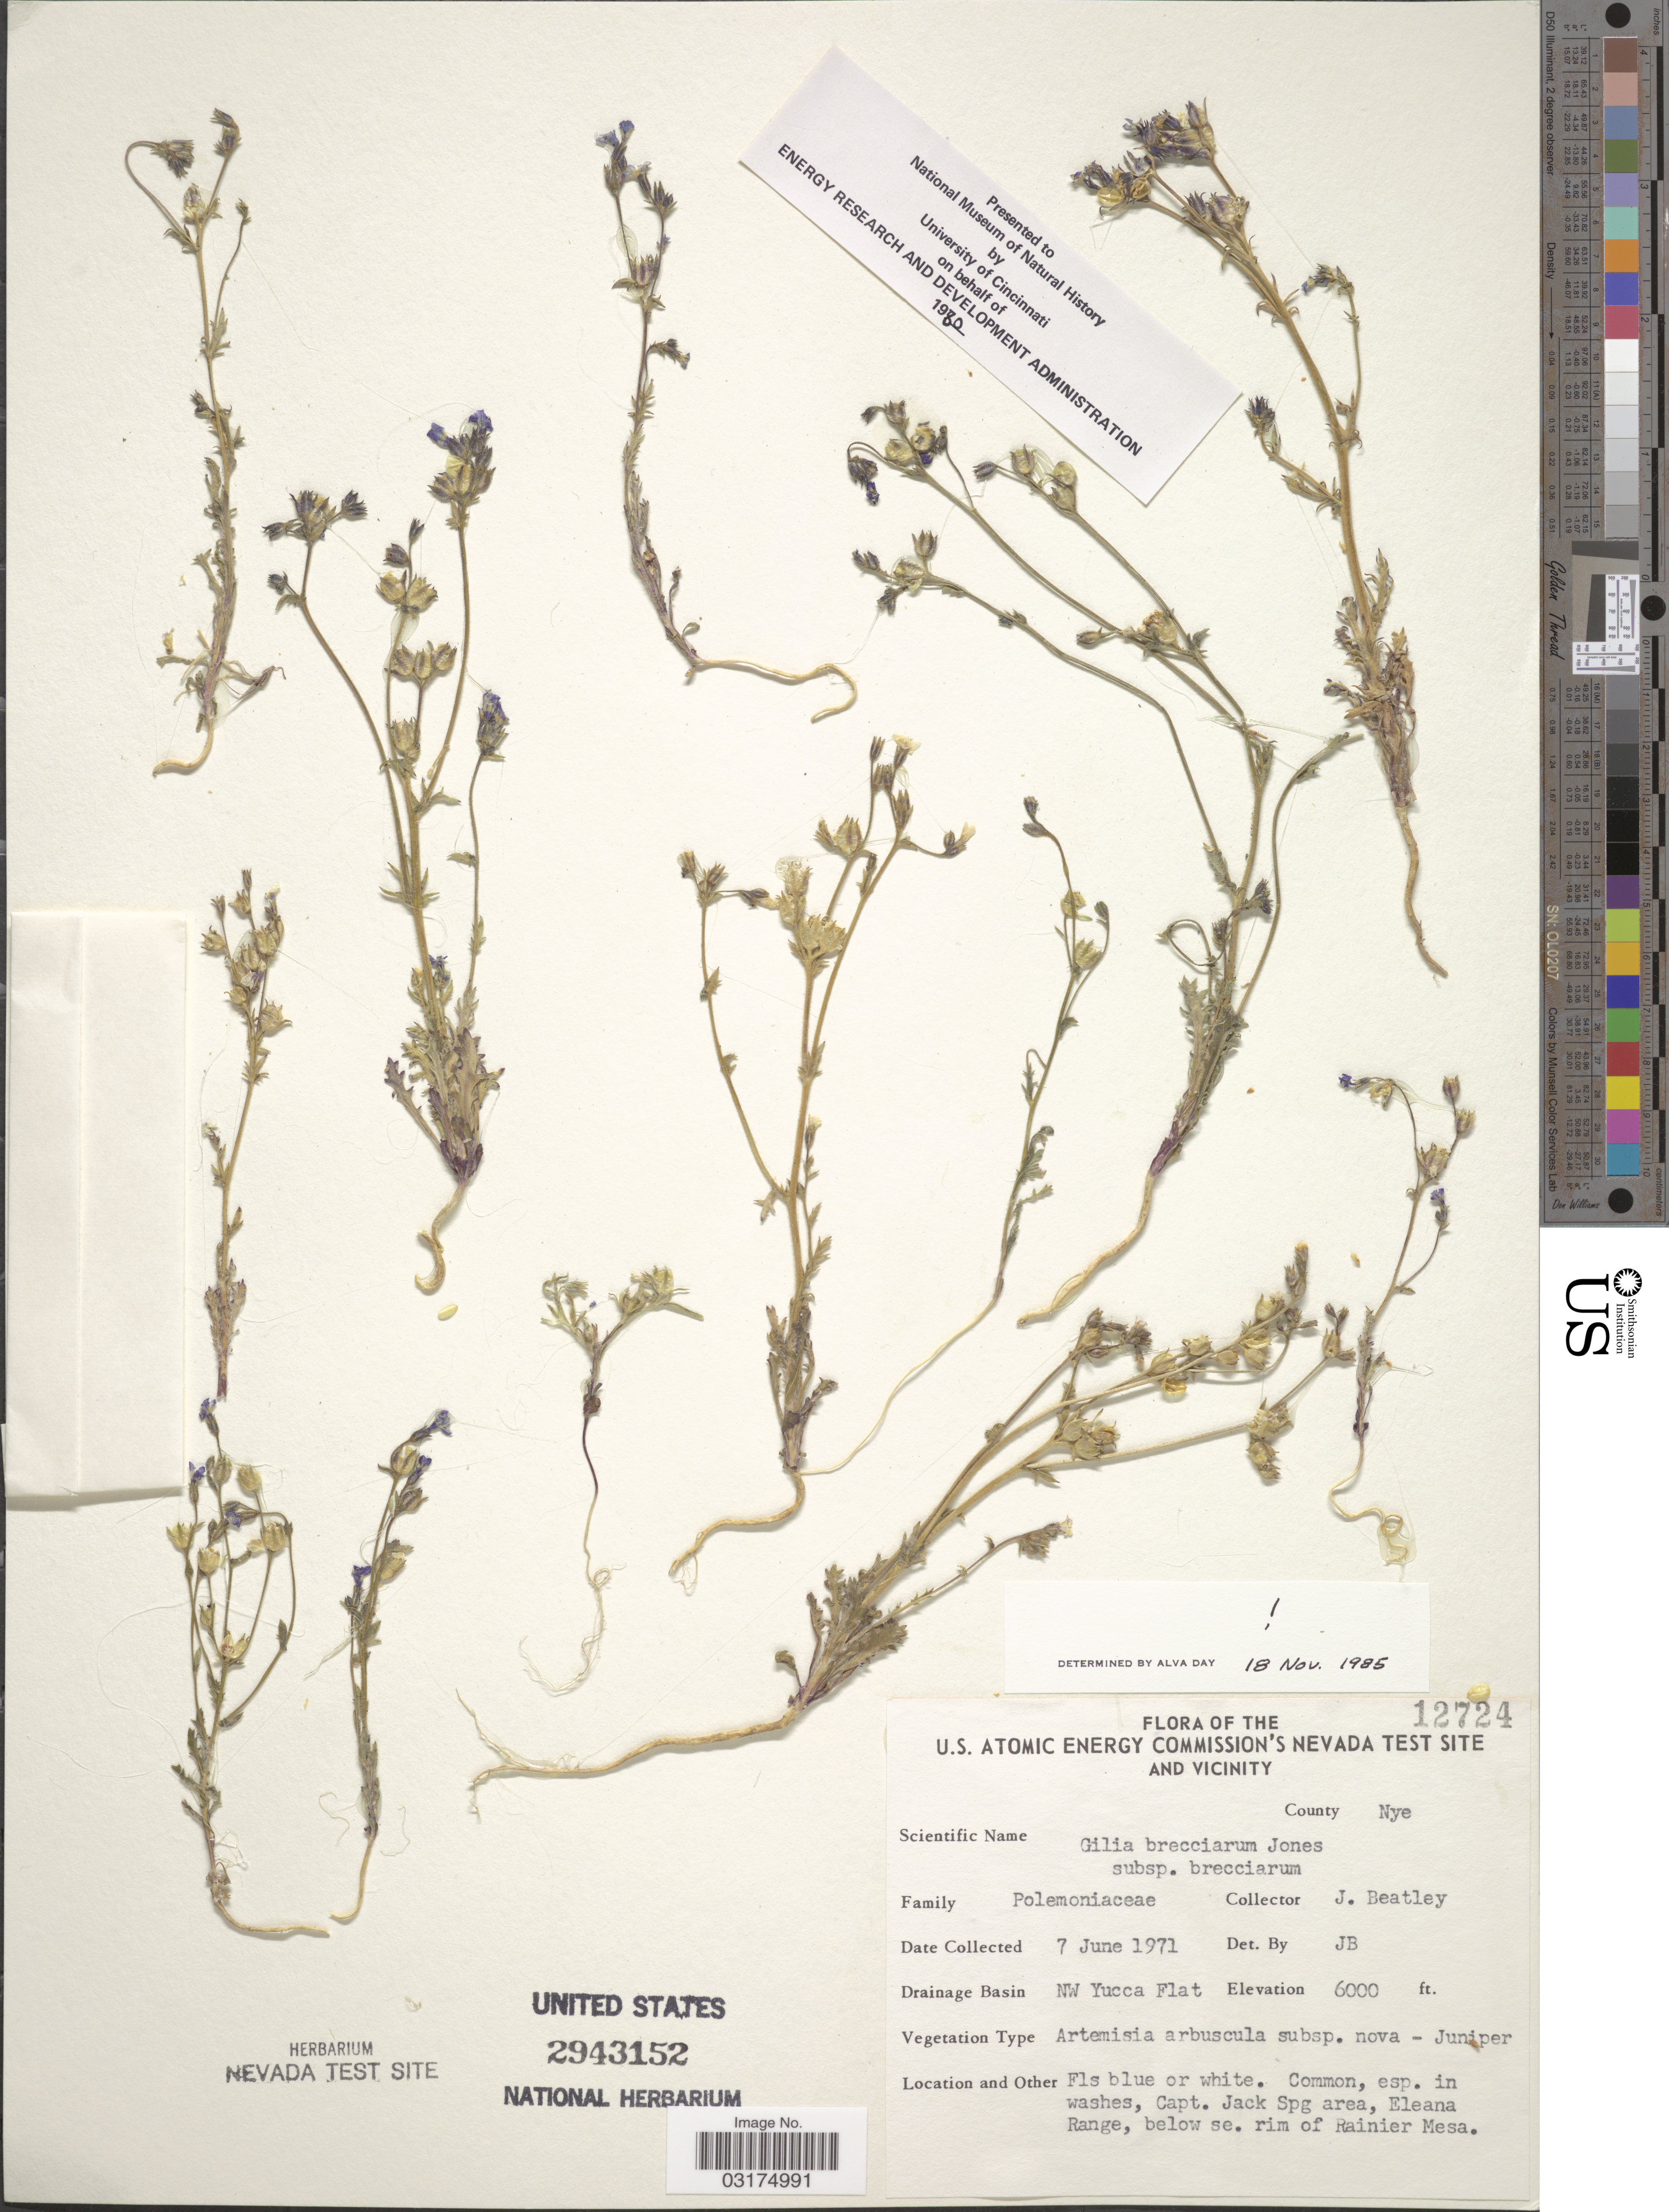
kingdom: Plantae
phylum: Tracheophyta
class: Magnoliopsida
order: Ericales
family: Polemoniaceae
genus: Gilia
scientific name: Gilia brecciarum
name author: M.E. Jones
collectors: J. C. Beatley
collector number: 12724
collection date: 1971-06-07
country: United States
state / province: Nevada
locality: The U. S. Atomic Energy Commission's Nevada Test Site and Vicinity. County Nye. Drainage Basin NW Yucca Flat. Capt. Jack Spg area, Eleana Range, below se. rim of Rainier Mesa.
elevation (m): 1829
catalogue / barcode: US 2943152